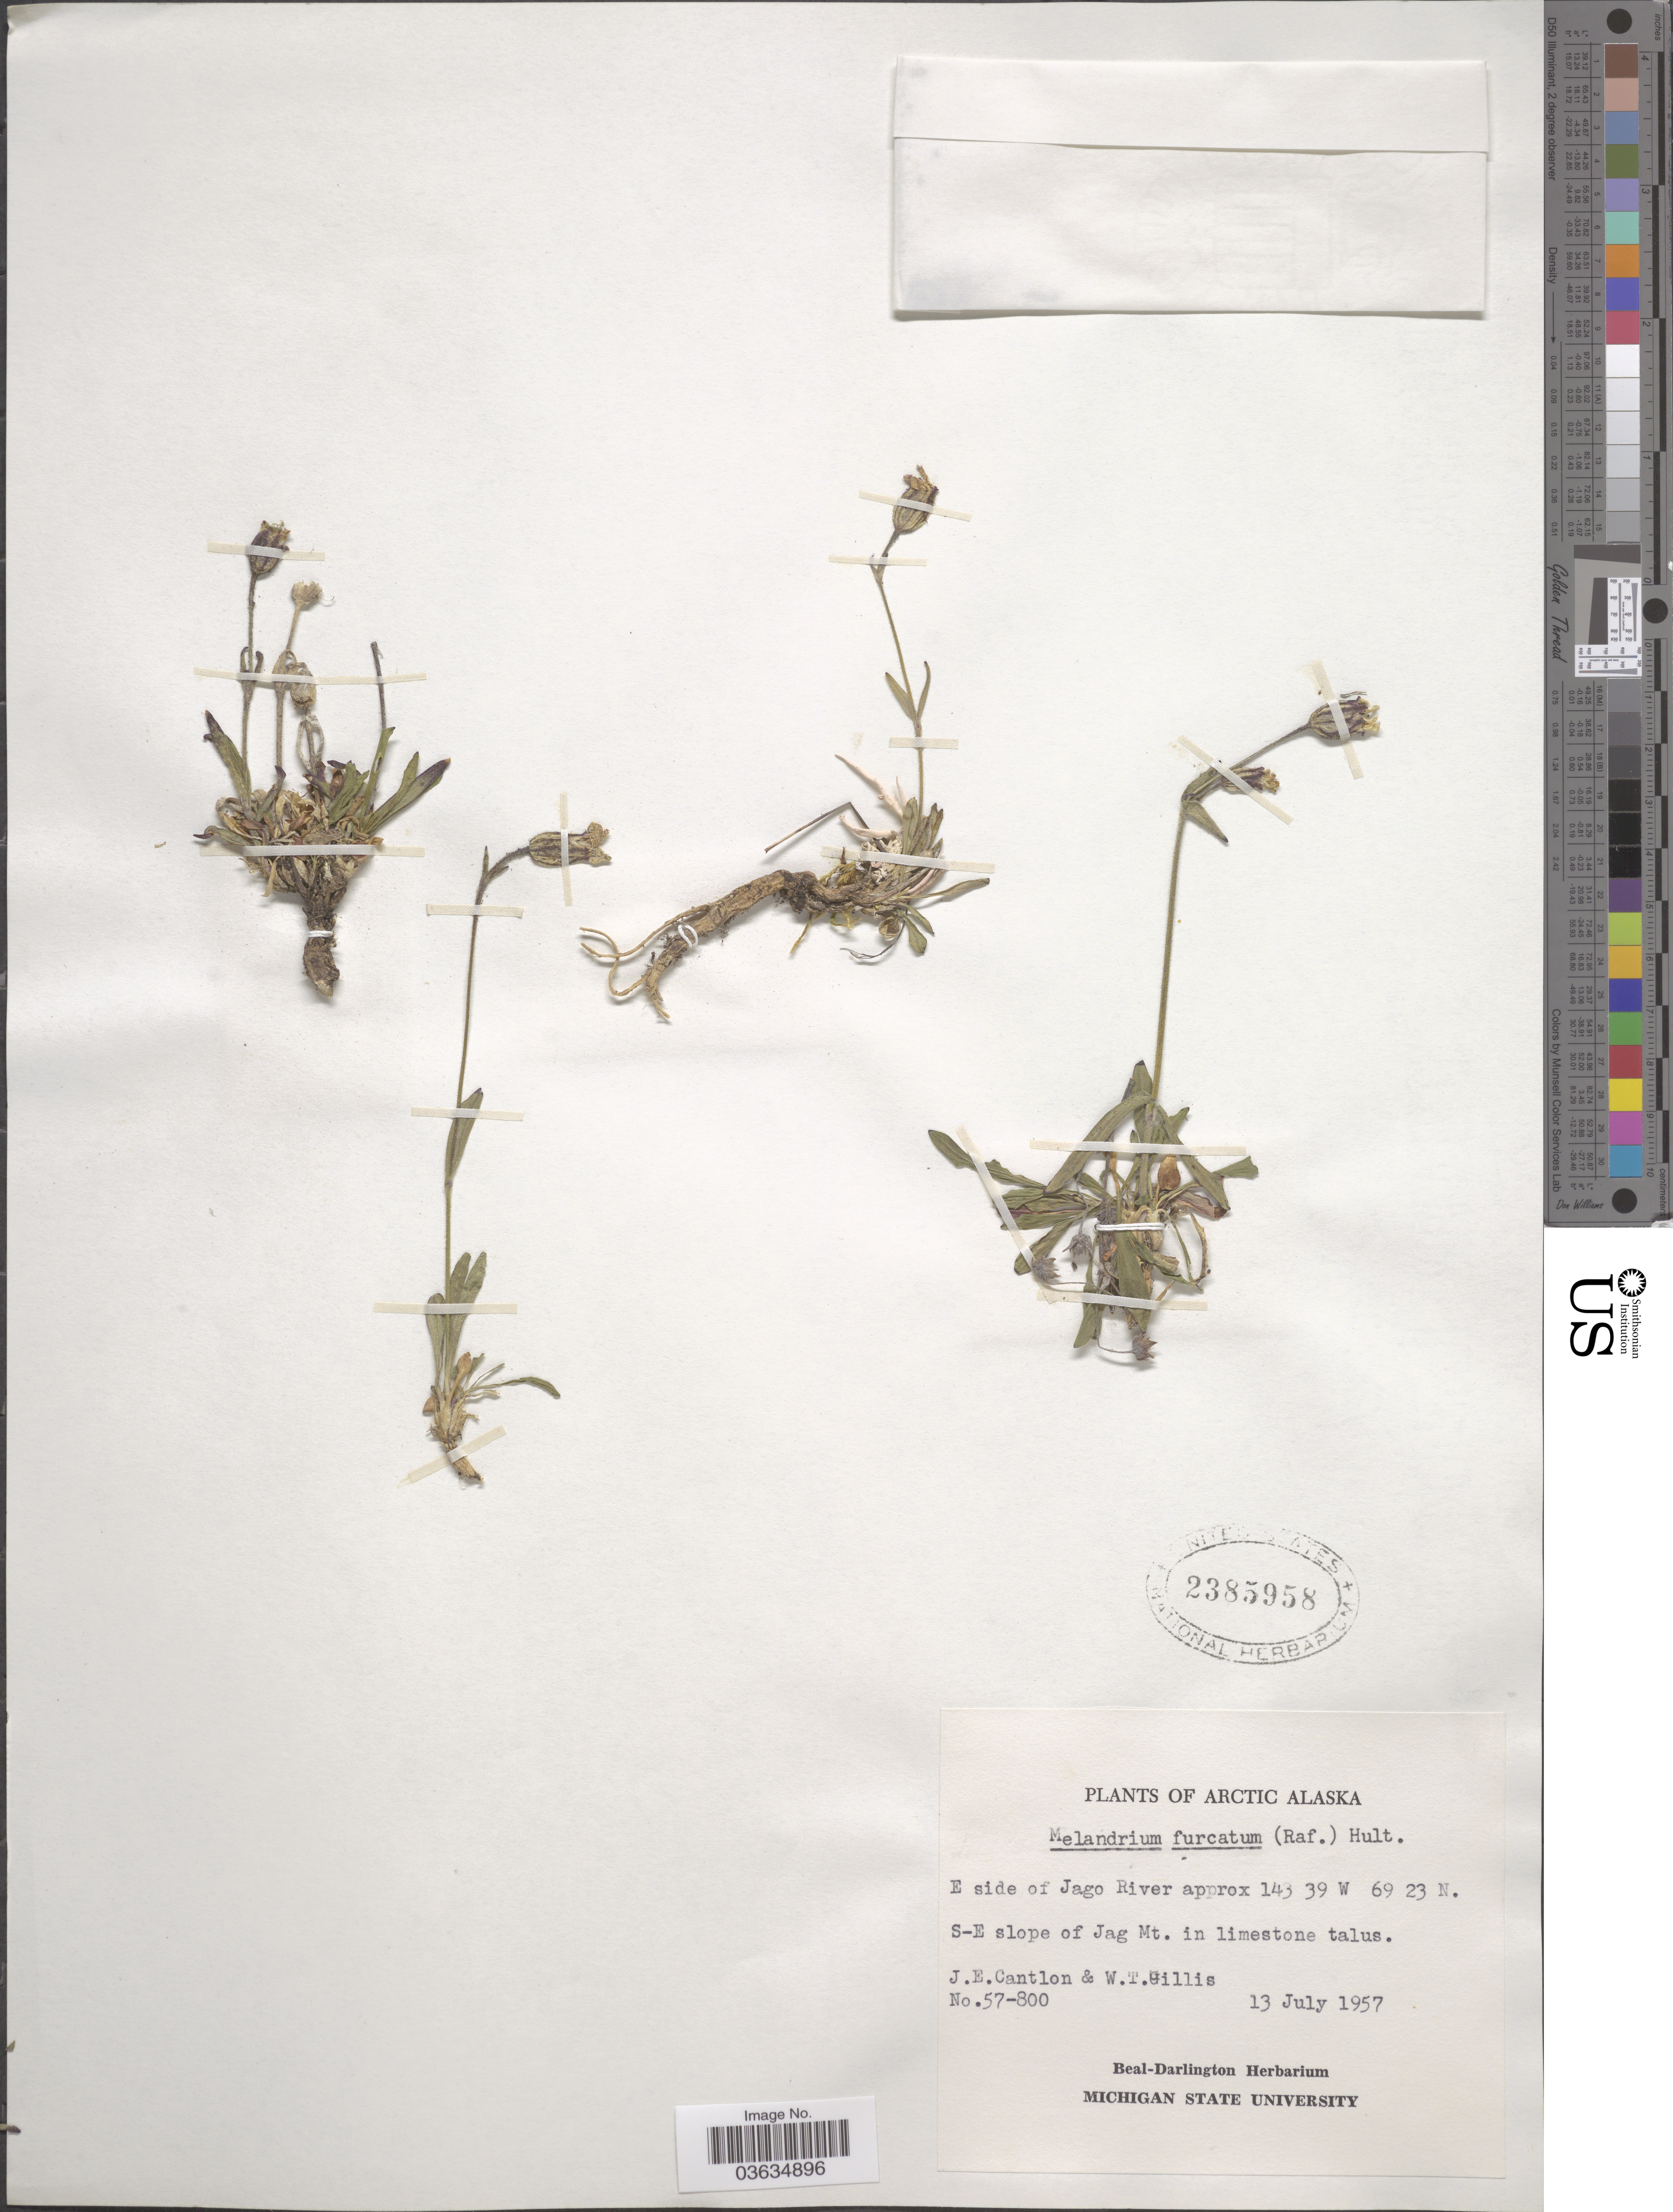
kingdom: Plantae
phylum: Tracheophyta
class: Magnoliopsida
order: Caryophyllales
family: Caryophyllaceae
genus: Silene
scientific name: Silene involucrata subsp. tenella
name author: (Tolm.) Bocquet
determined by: Strong, Mark T., (BOT), Smithsonian Institution - National Museum of Natural History (UNITED STATES)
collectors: J. Cantlon & W. T. Gillis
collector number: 57-800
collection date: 1957-07-13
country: United States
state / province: Alaska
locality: Arctic Alaska. E side of Jago River. S-E slope of Jag Mt.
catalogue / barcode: US 2385958